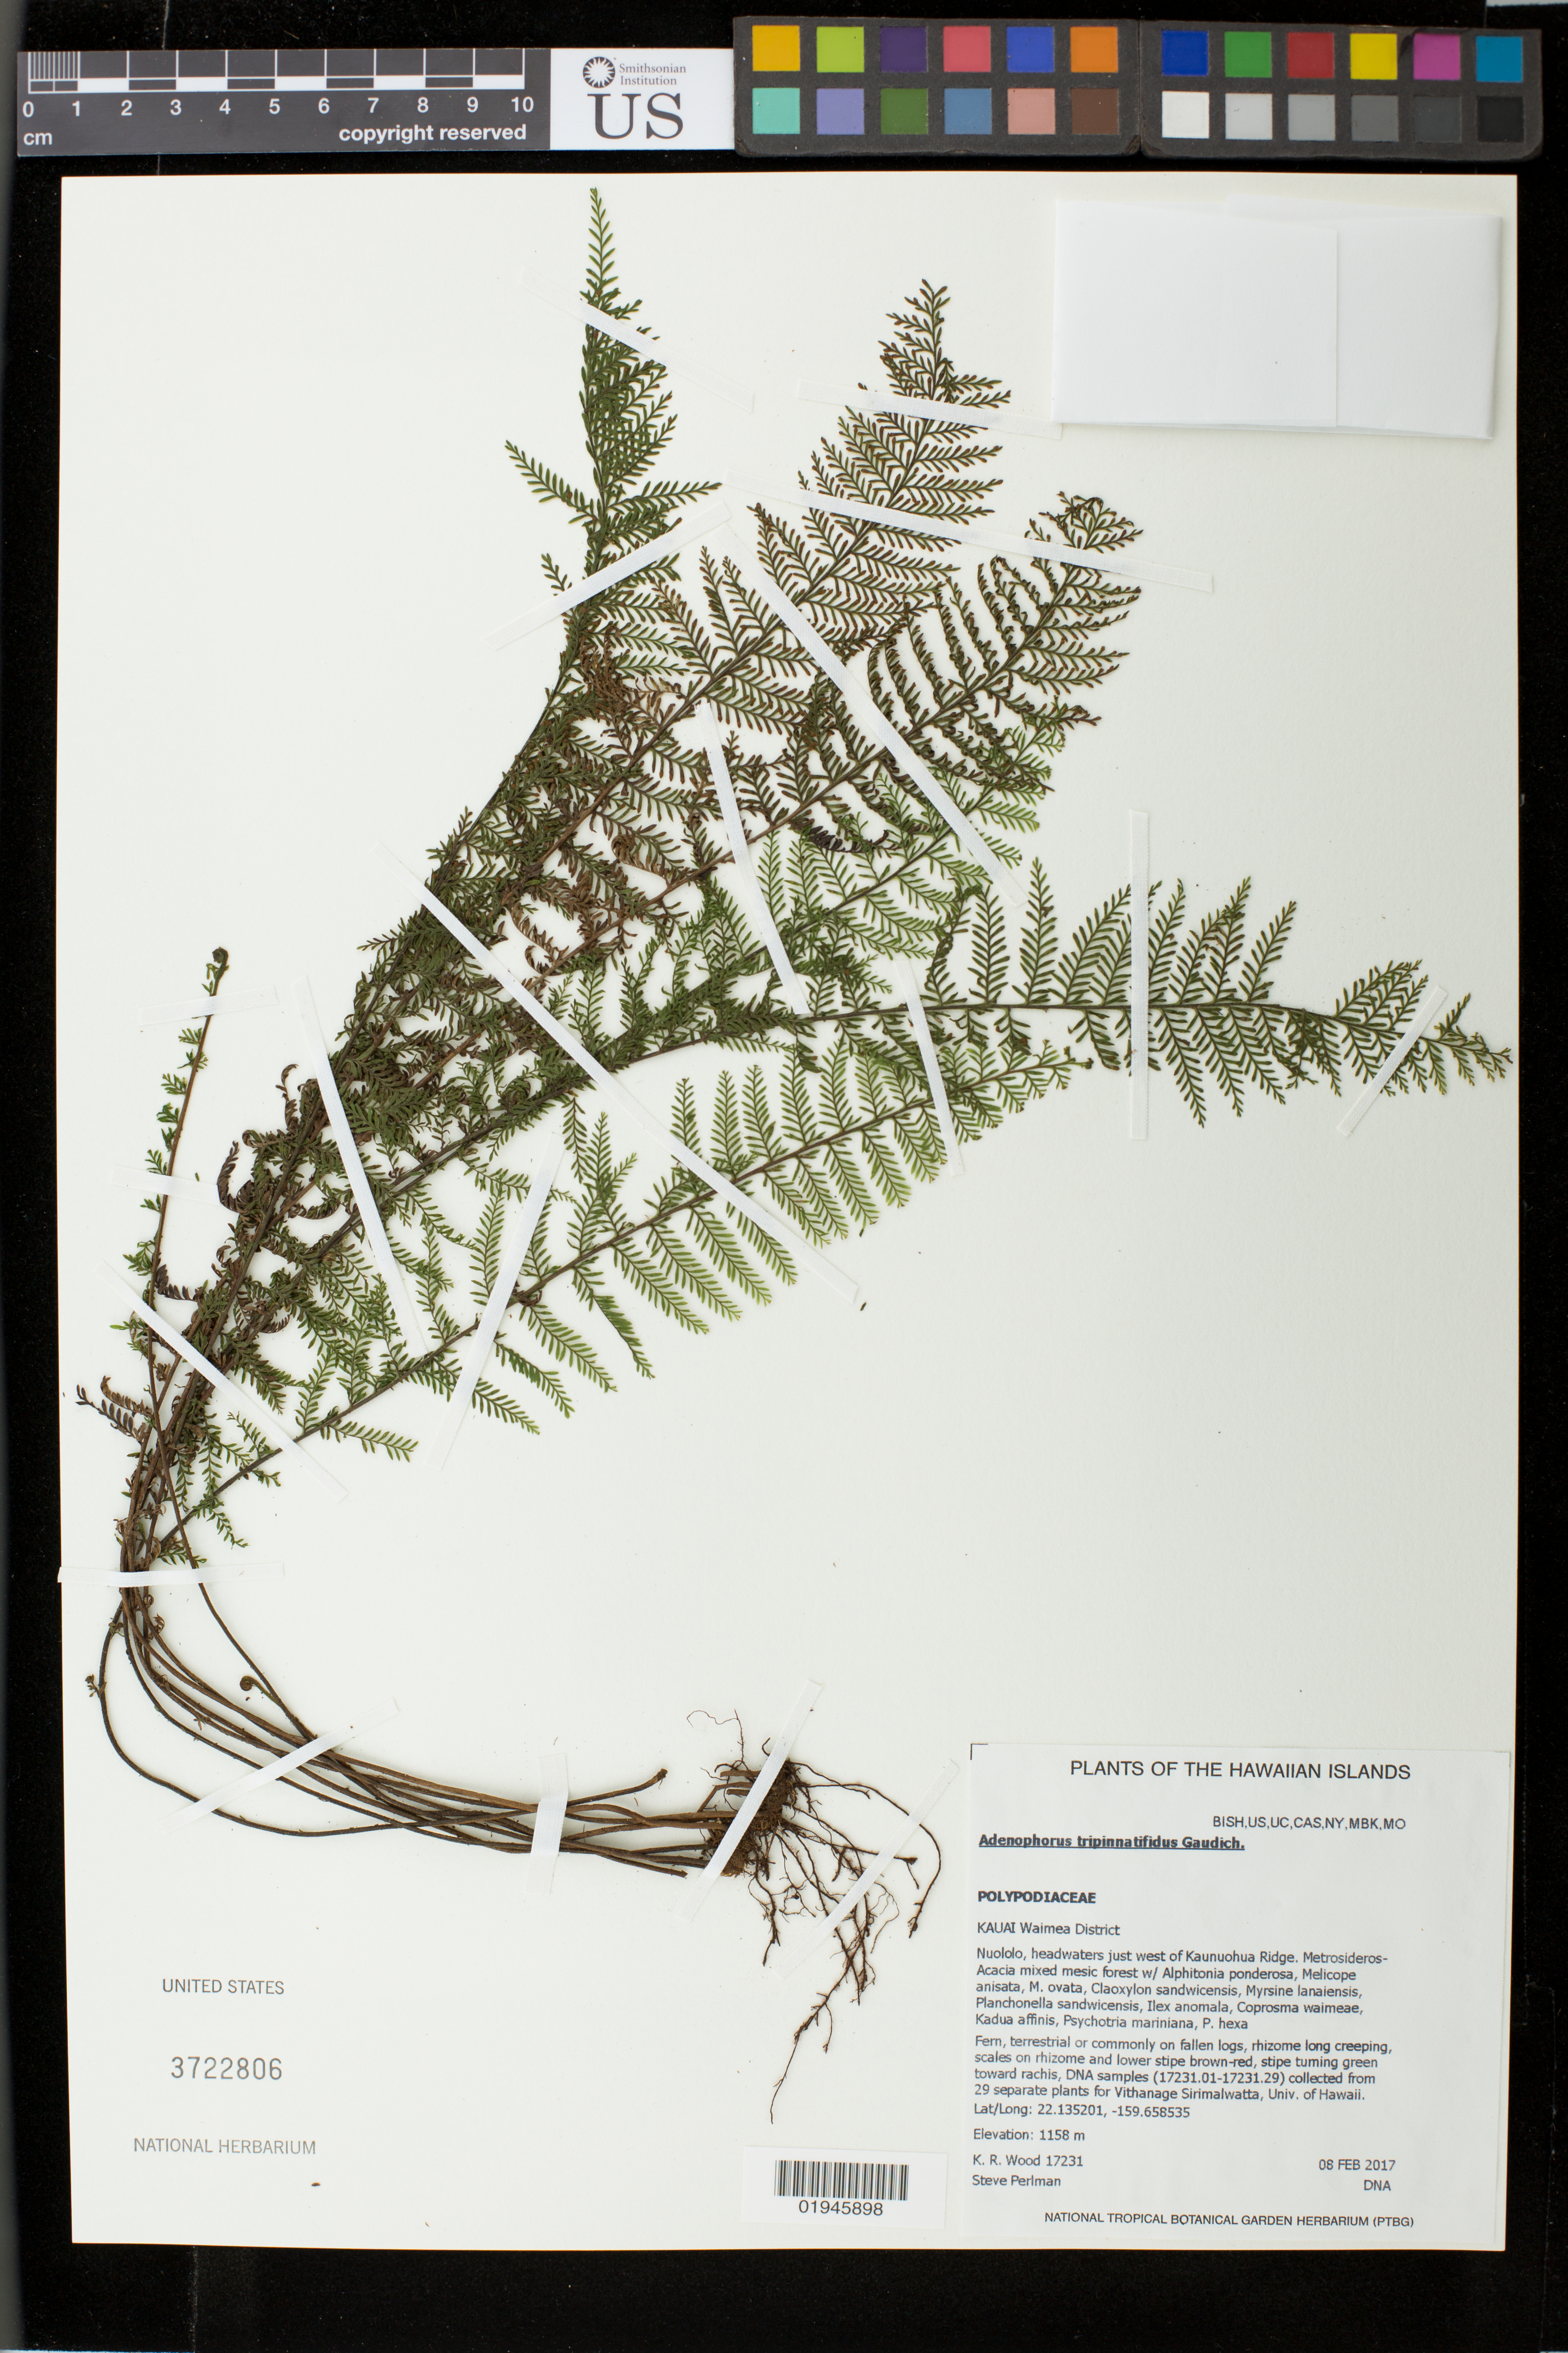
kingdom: Plantae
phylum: Tracheophyta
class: Polypodiopsida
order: Polypodiales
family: Polypodiaceae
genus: Adenophorus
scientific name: Adenophorus tripinnatifidus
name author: Gaudich.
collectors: K. R. Wood & S. P. Perlman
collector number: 17231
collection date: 2017-02-08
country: United States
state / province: Hawaii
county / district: Kauai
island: Kaua'i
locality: Waimea District, Nuololo, headwaters just west of Kaunuohua Ridge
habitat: Mixed mesic forest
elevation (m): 1158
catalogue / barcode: US 3722806